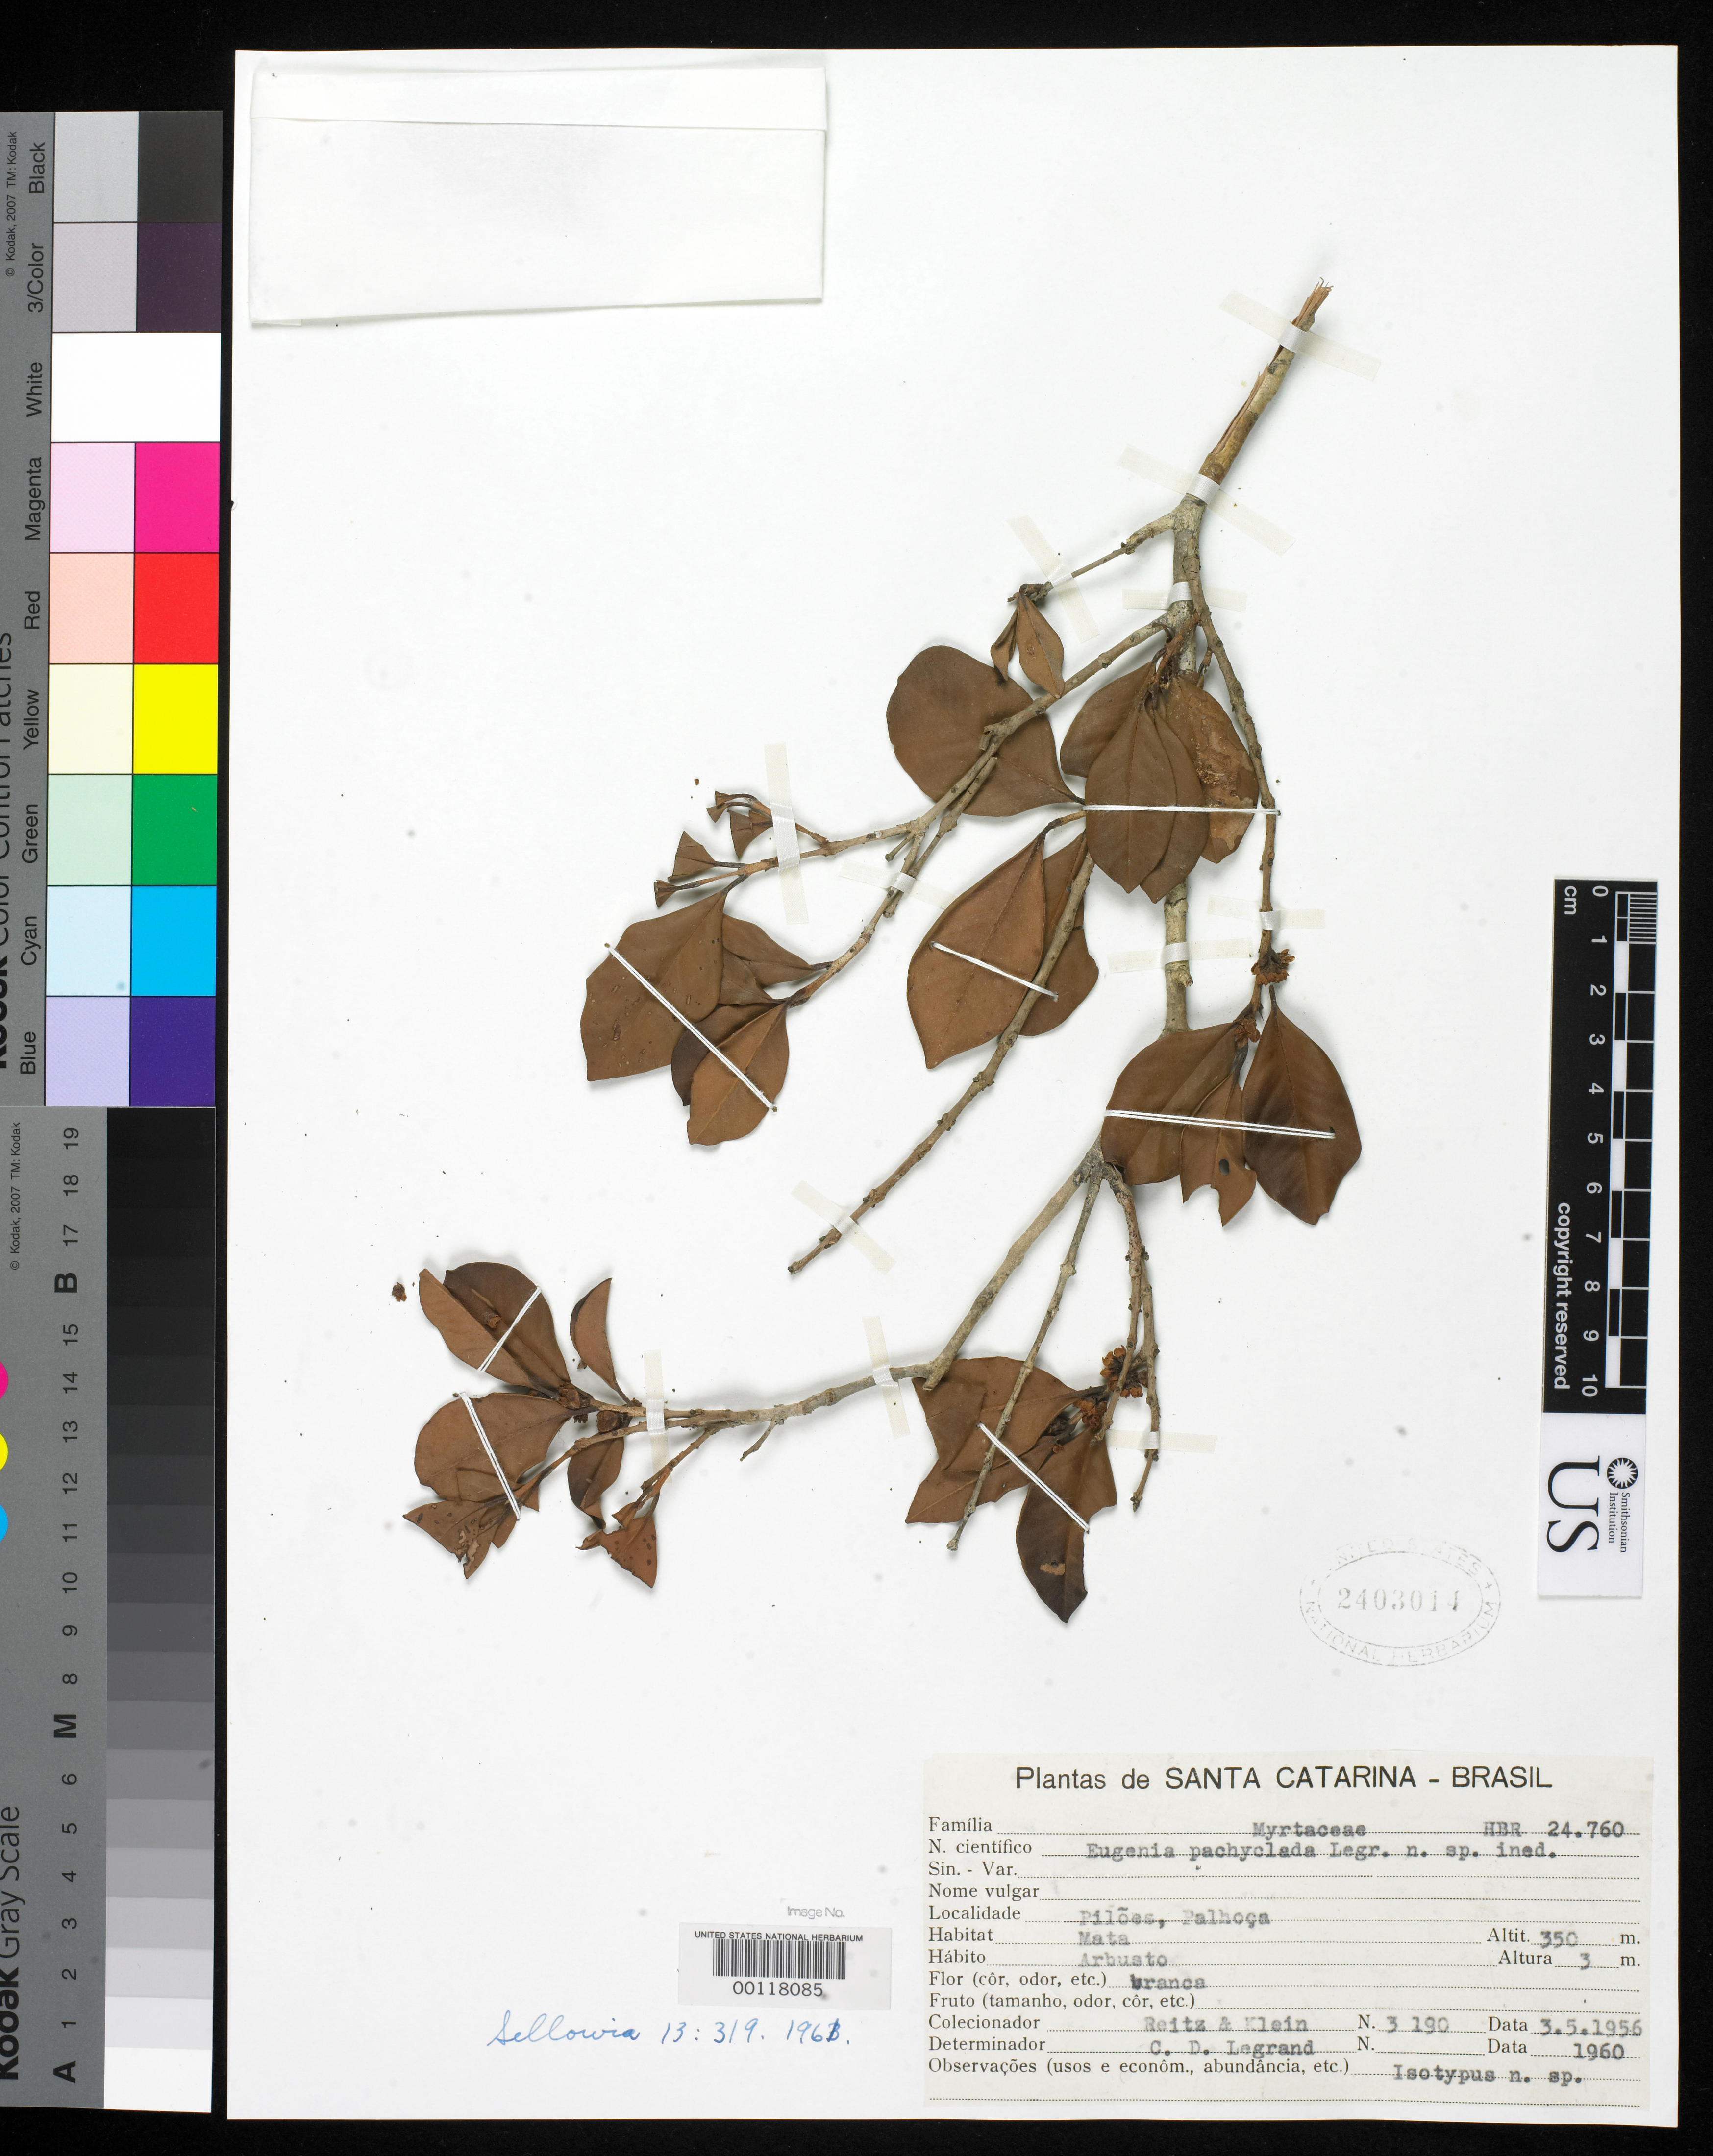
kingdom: Plantae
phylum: Tracheophyta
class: Magnoliopsida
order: Myrtales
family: Myrtaceae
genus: Eugenia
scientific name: Eugenia pachyclada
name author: D. Legrand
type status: Isotype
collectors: R. Reitz & R. M. Klein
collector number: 3190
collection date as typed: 1956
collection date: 1956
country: Brazil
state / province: Santa Catarina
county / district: Palhoça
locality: Piloes.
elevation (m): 350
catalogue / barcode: US 2403014